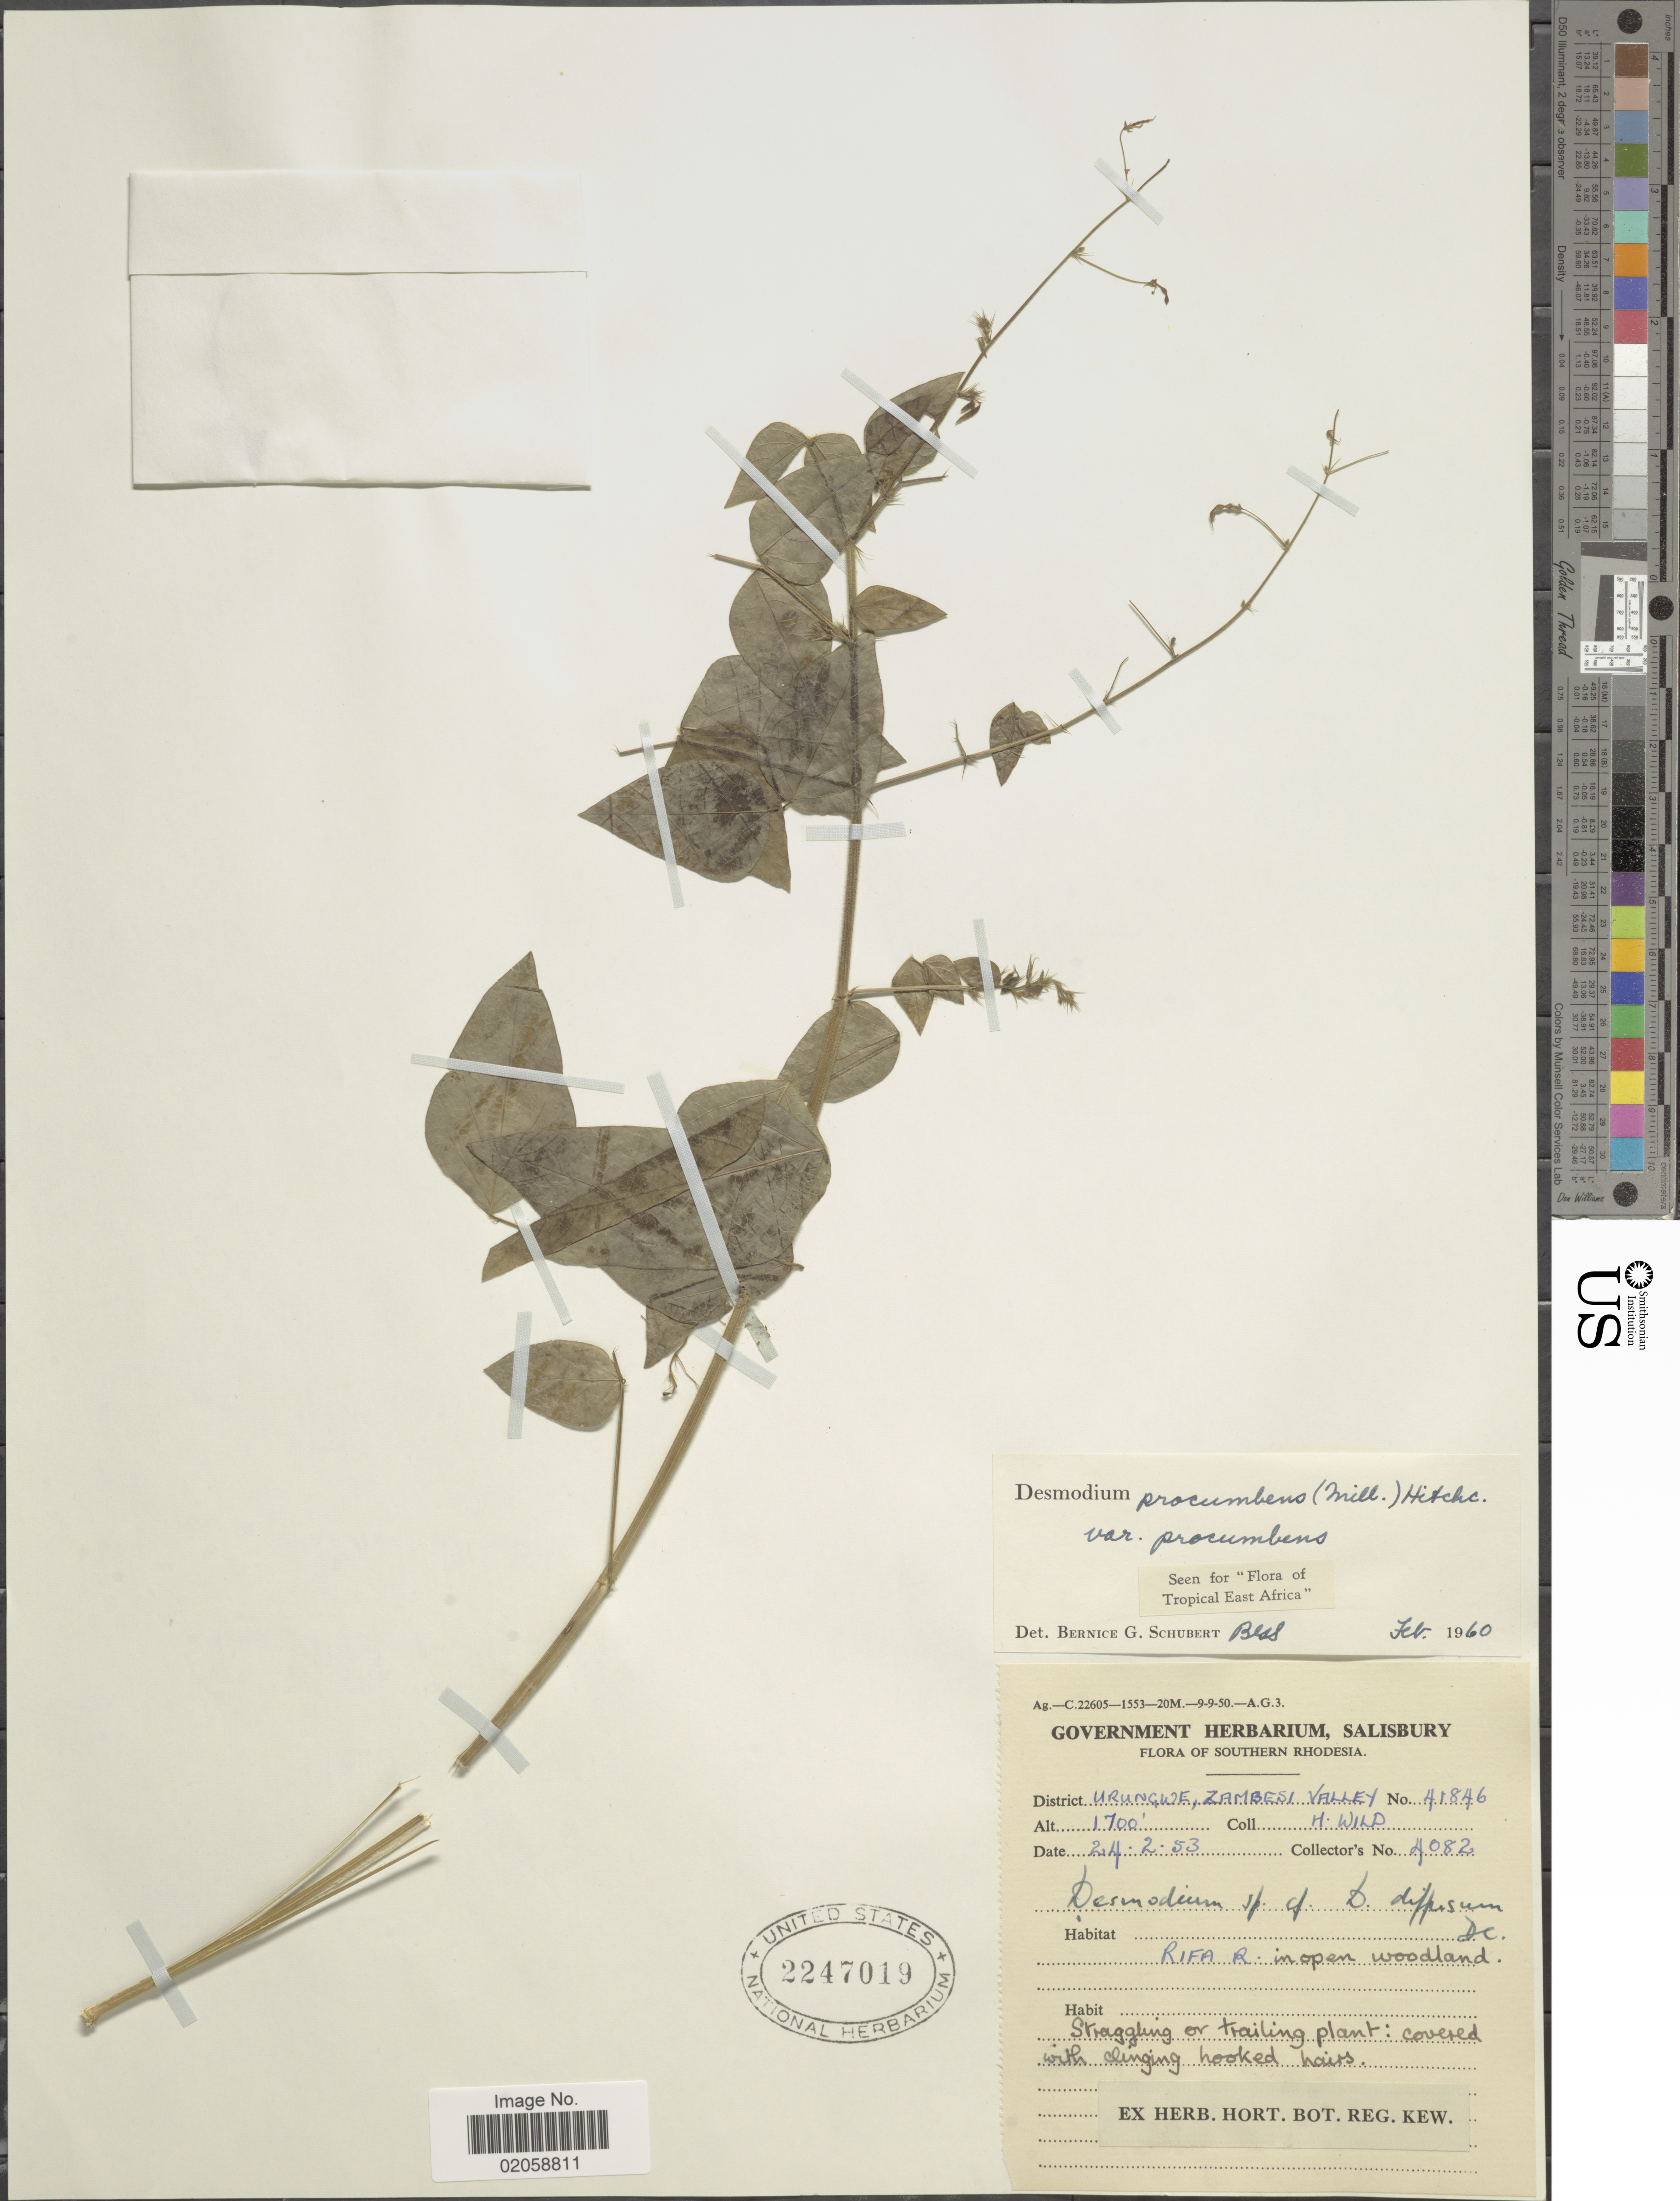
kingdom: Plantae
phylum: Tracheophyta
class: Magnoliopsida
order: Fabales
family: Fabaceae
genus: Desmodium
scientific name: Desmodium procumbens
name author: (Mill.) Hitchc.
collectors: H. Wild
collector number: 4082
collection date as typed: Transcribed d/m/y: 24/2/53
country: Zimbabwe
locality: Southern Rhodeisa. District Urungwe, Zambesi Valley, Rifa R.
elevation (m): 518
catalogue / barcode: US 2247019